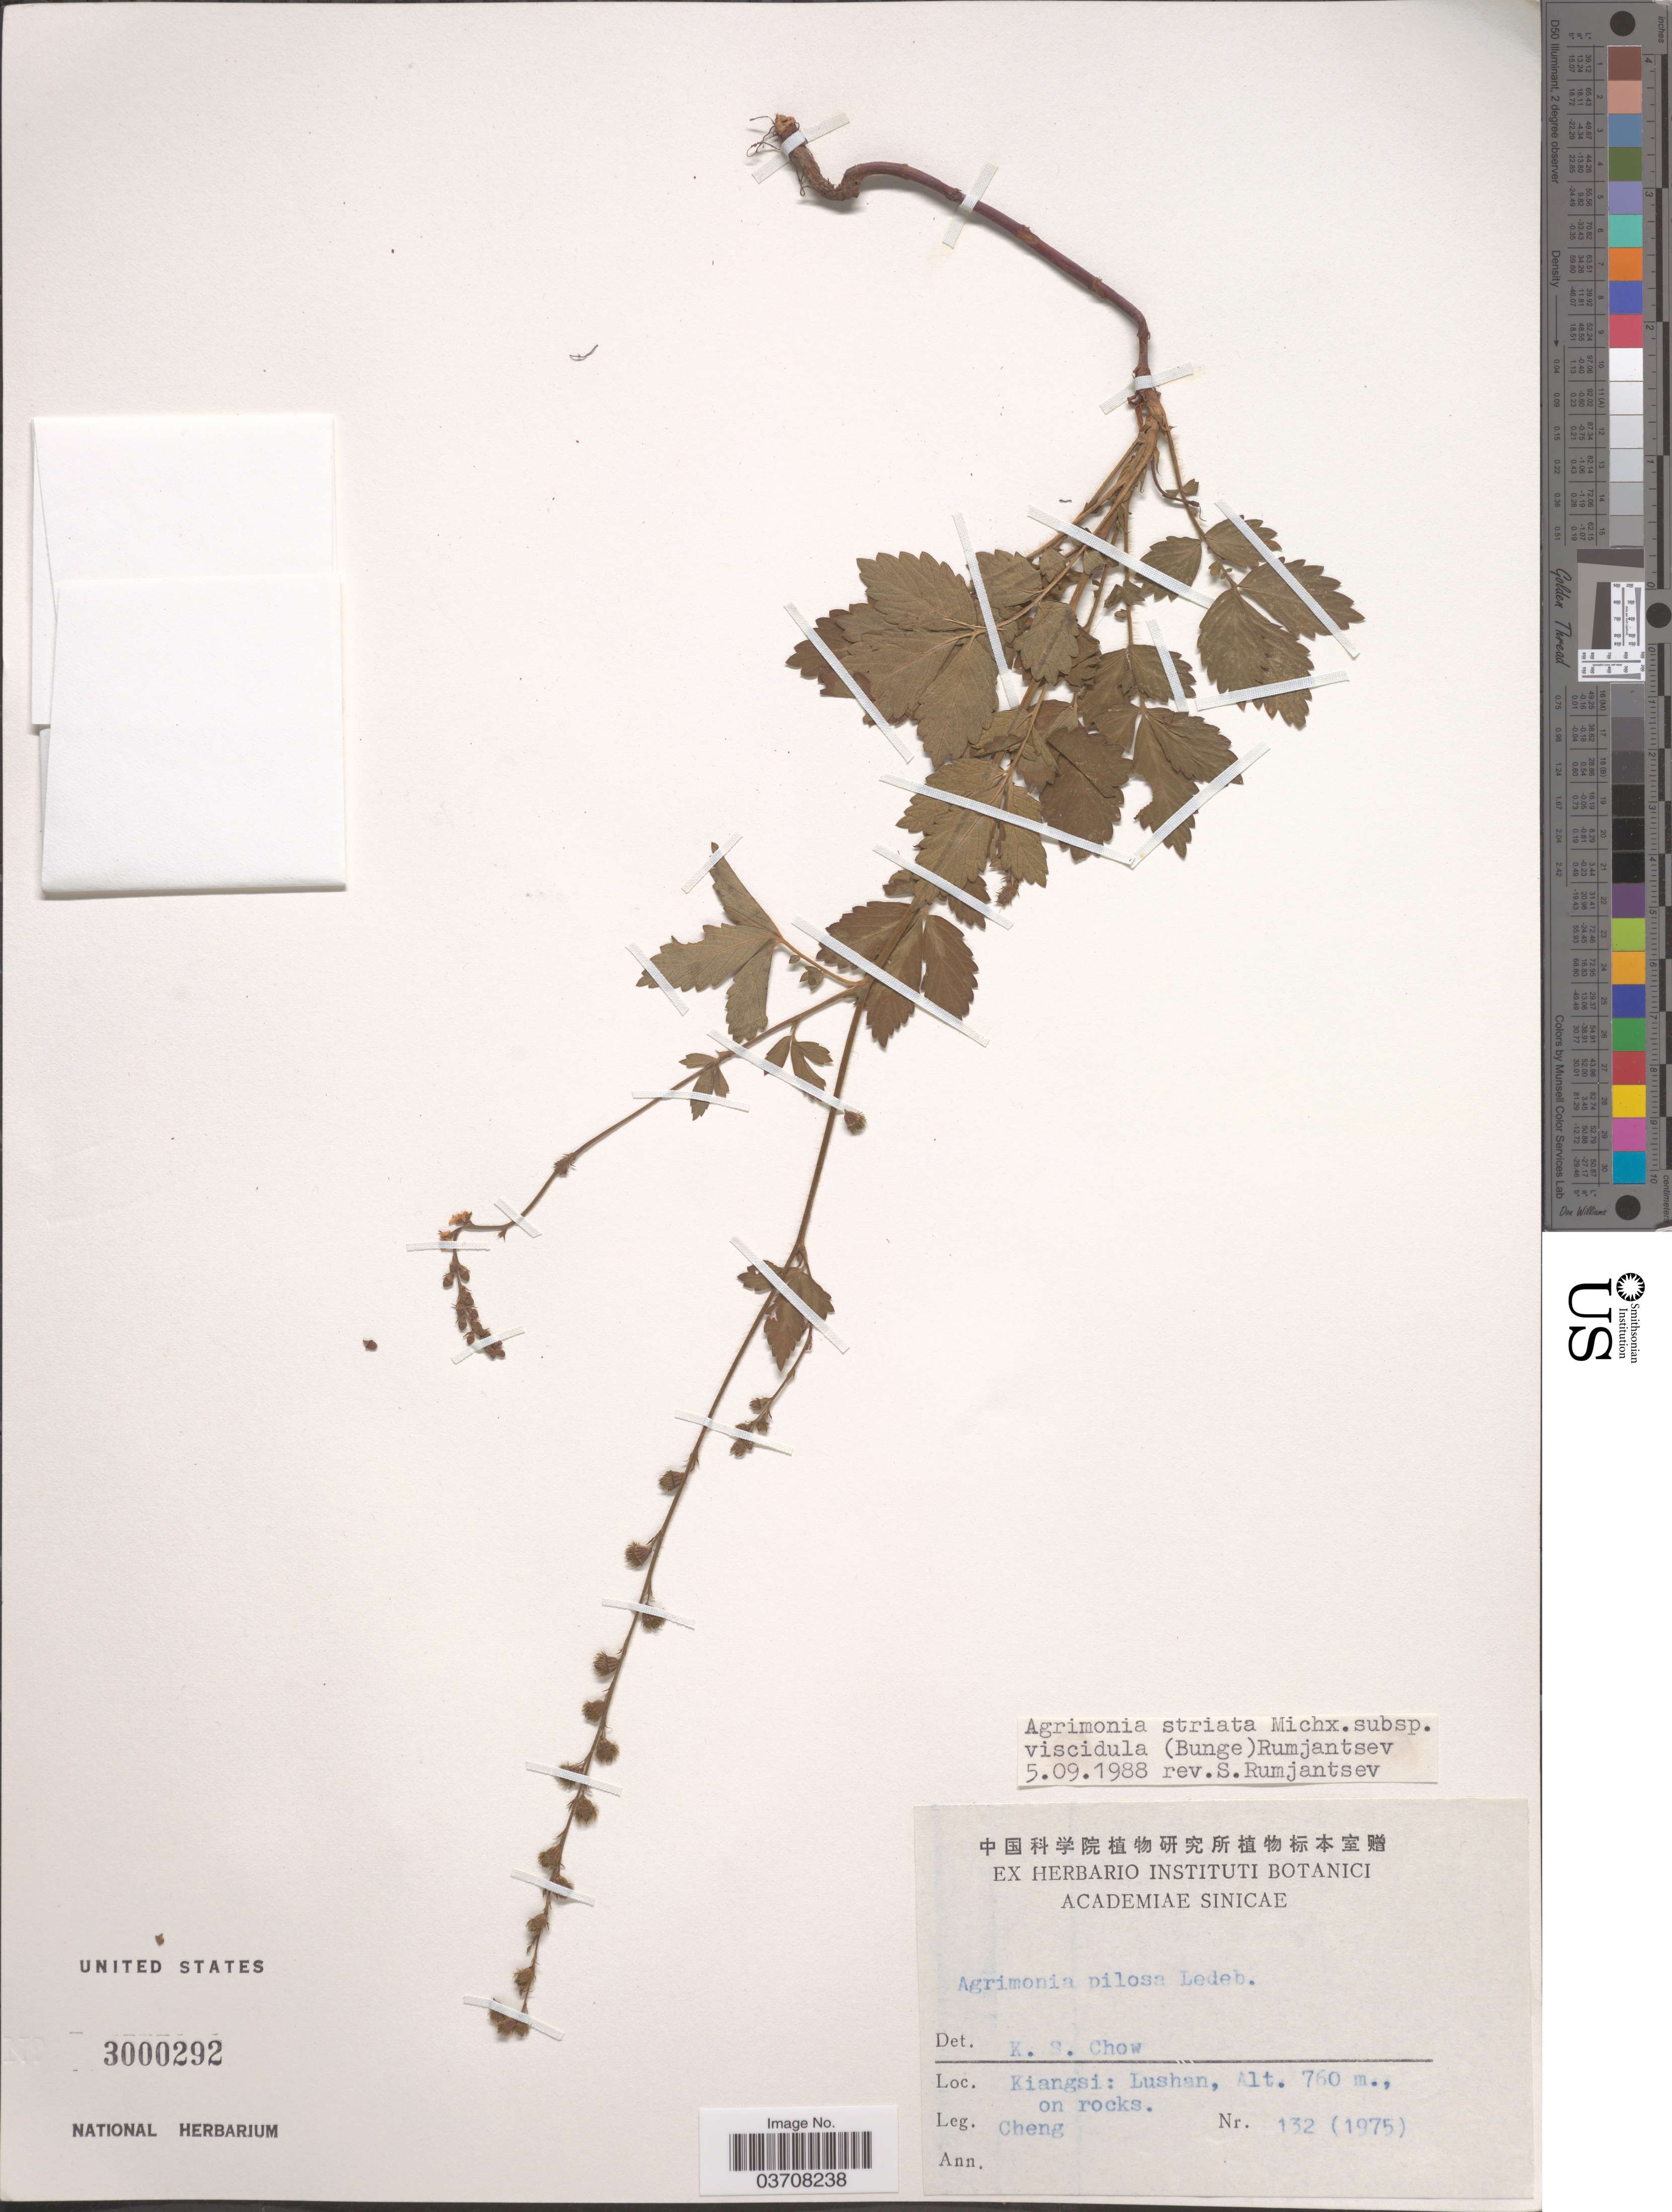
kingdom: Plantae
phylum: Tracheophyta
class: Magnoliopsida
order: Rosales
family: Rosaceae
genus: Agrimonia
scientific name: Agrimonia striata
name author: Michx.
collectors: -. Cheng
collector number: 132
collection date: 1975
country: China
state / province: Jiangxi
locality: Kiangsi: Lushan.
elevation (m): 760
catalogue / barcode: US 3000292